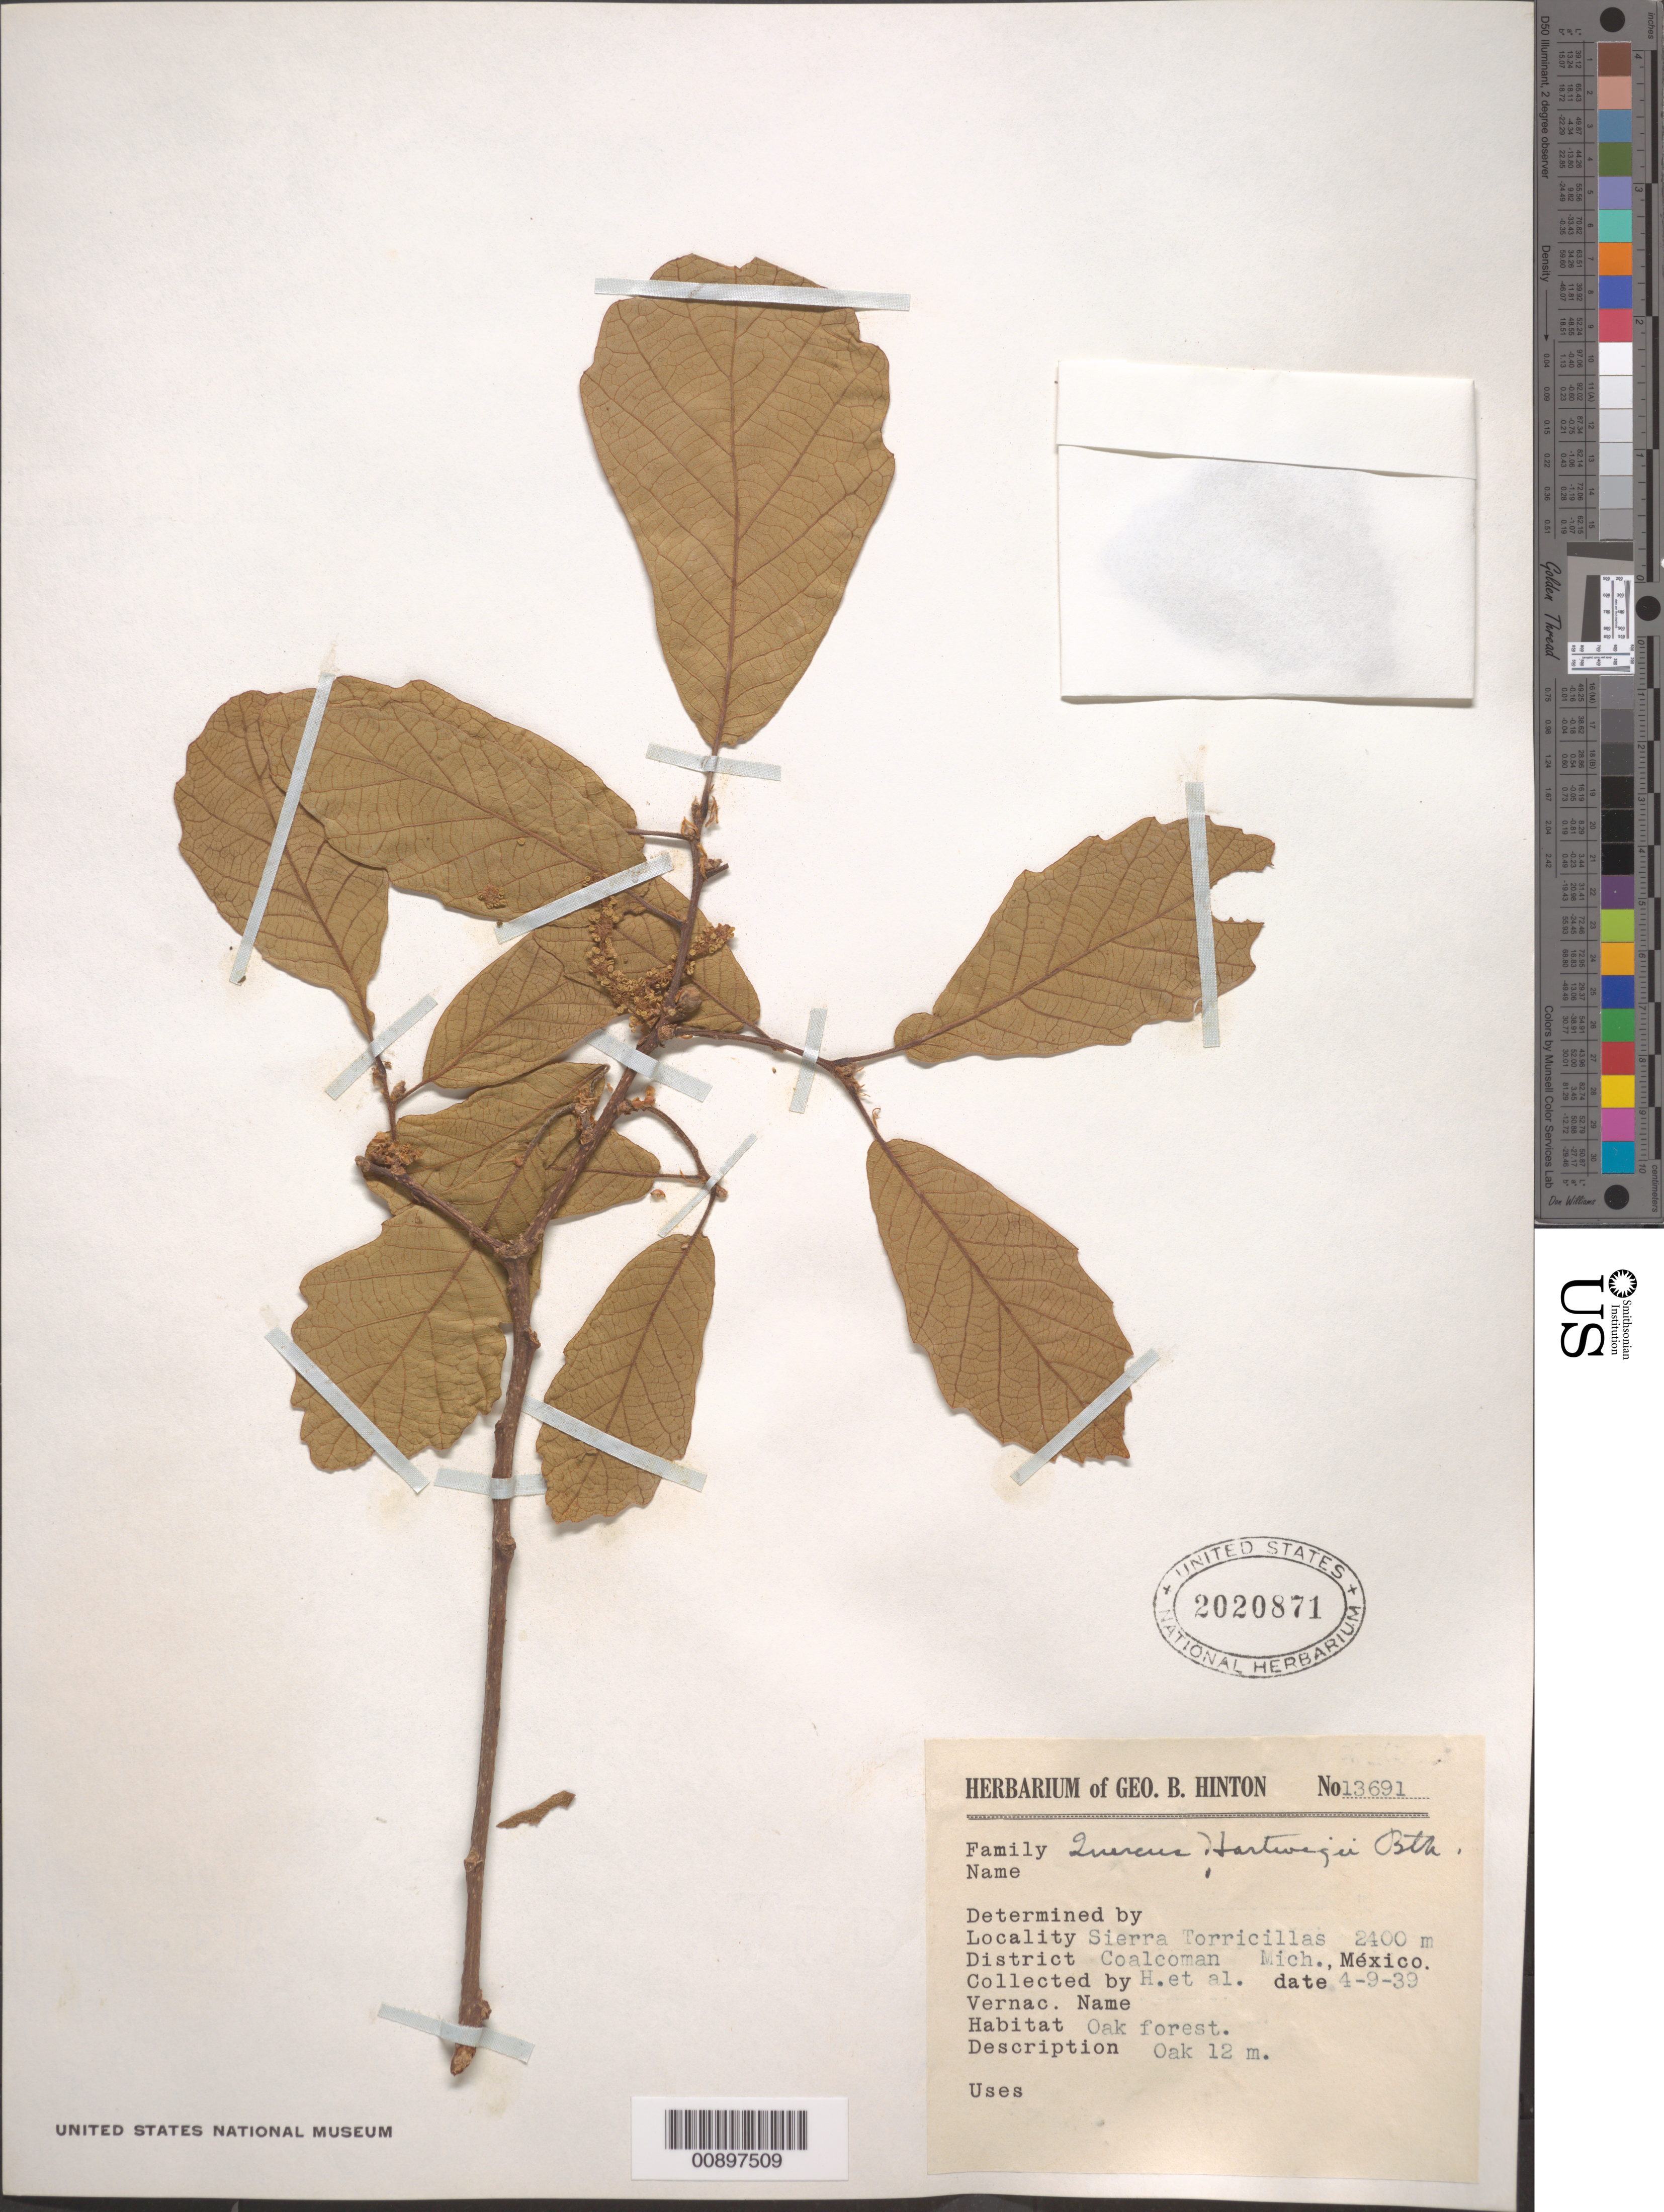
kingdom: Plantae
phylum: Tracheophyta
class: Magnoliopsida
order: Fagales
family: Fagaceae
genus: Quercus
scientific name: Quercus hartwegii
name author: Benth.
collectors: G. B. Hinton & et al.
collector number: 13691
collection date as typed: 09 Apr 1939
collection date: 1939-04-09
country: Mexico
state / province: Michoacán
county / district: Coalcomán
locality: Sierra de Torricillas, District Coalcomán, Michoacán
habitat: Oak forest.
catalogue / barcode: US 2020871